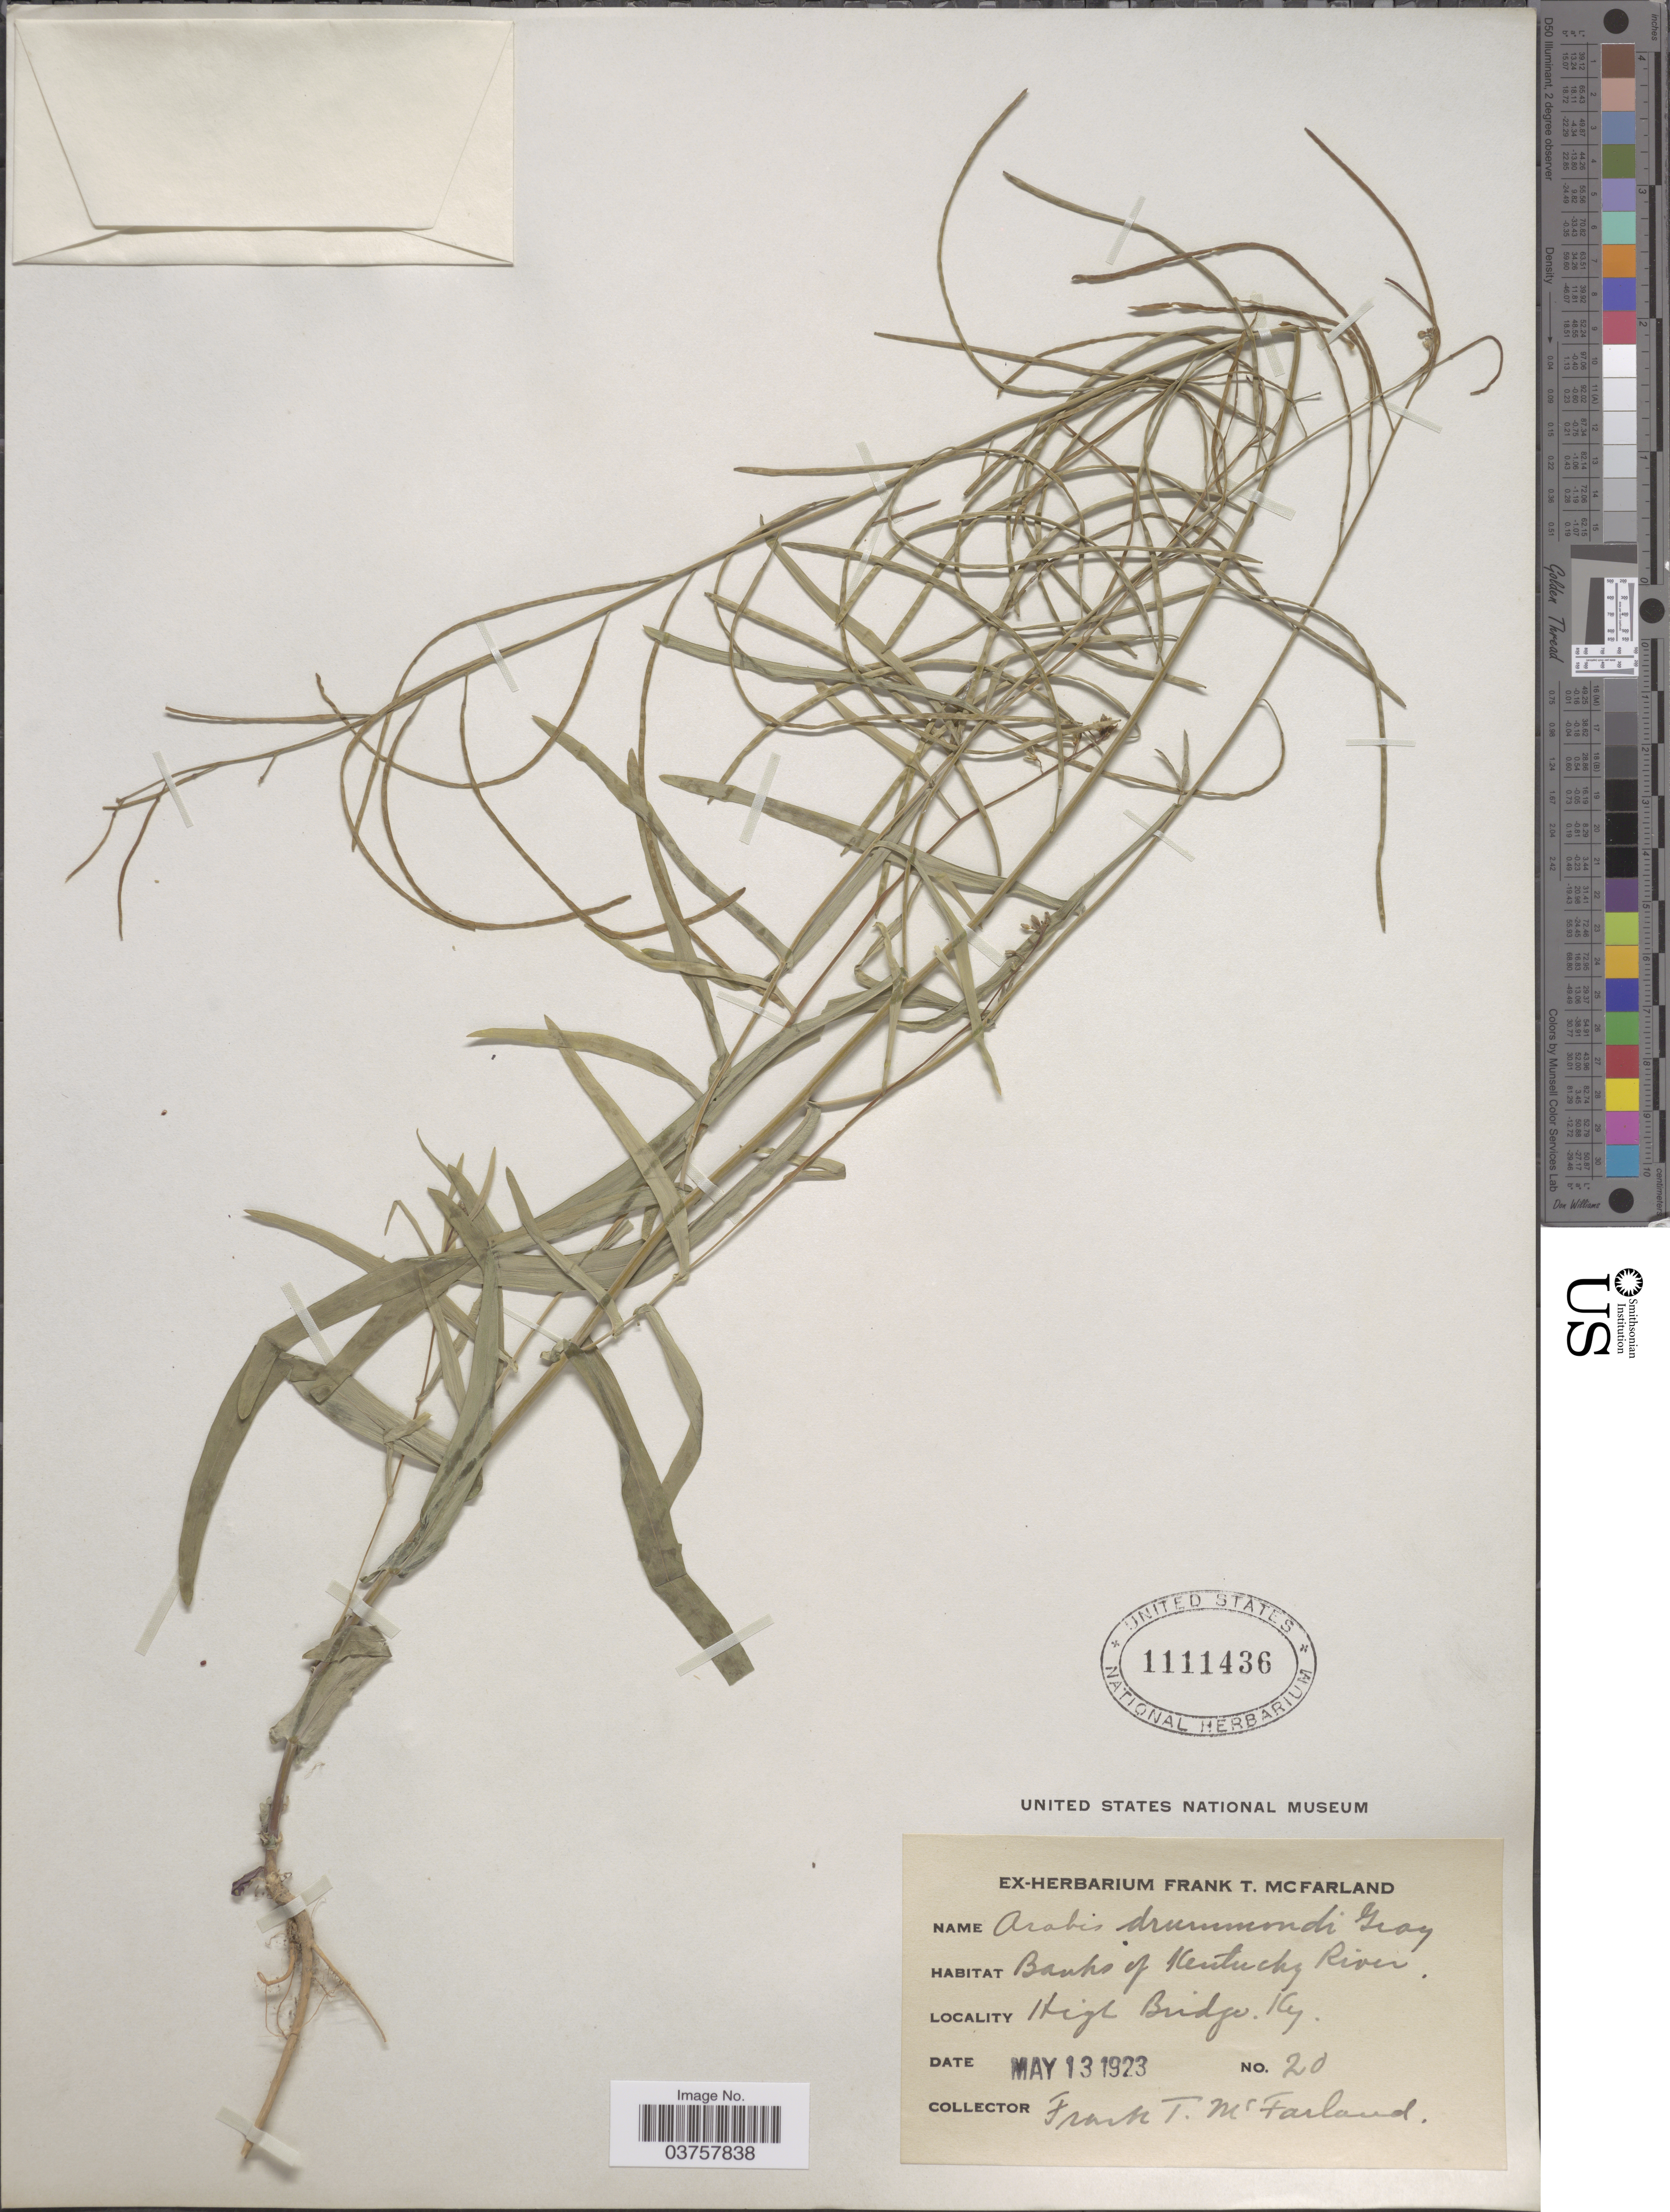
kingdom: Plantae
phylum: Tracheophyta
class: Magnoliopsida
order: Brassicales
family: Brassicaceae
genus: Arabis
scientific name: Arabis laevigata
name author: (Muhl. ex Willd.) Poir.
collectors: F. McFarland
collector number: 20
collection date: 1923-05-13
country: United States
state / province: Kentucky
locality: Banks of Kentucky River. High Bridge.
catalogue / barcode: US 1111436